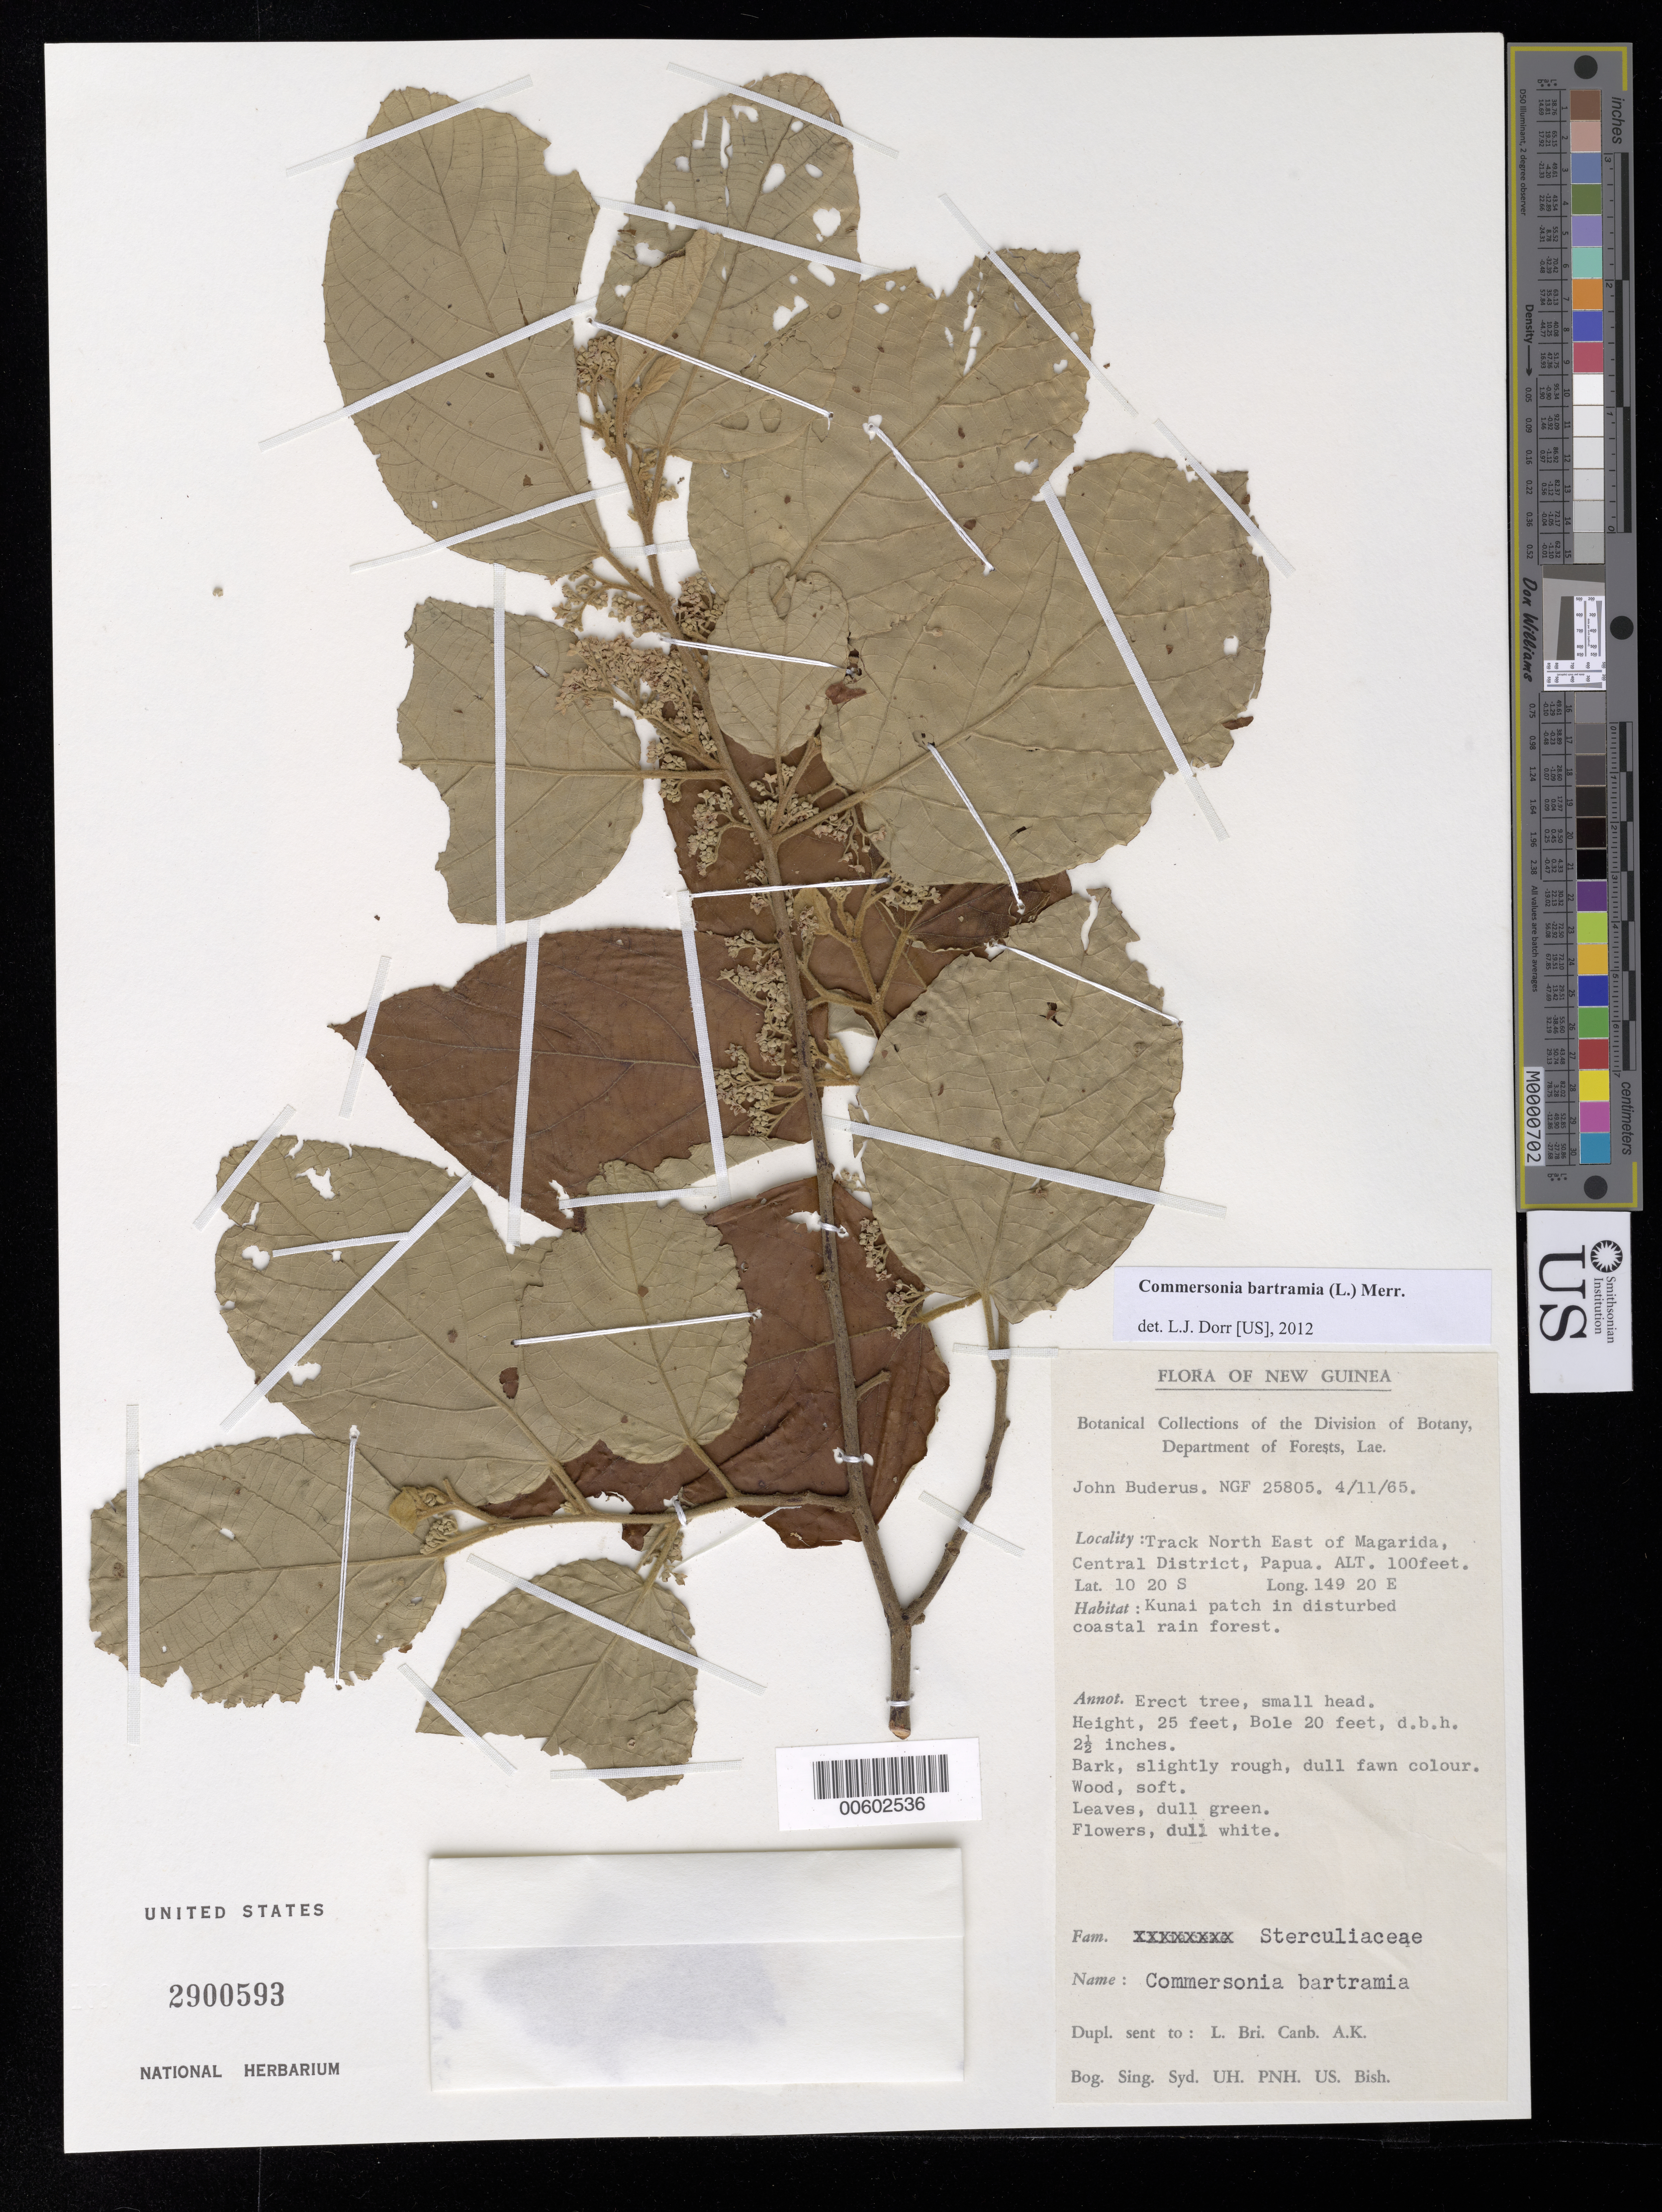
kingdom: Plantae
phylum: Tracheophyta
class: Magnoliopsida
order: Malvales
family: Malvaceae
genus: Commersonia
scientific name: Commersonia bartramia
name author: (L.) Merr.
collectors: J. Buderus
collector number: NGF25805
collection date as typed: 04 011 1965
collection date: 1965-01-04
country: Papua New Guinea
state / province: Central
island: New Guinea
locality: Tract North East of Magarida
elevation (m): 30.48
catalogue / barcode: US 2900593